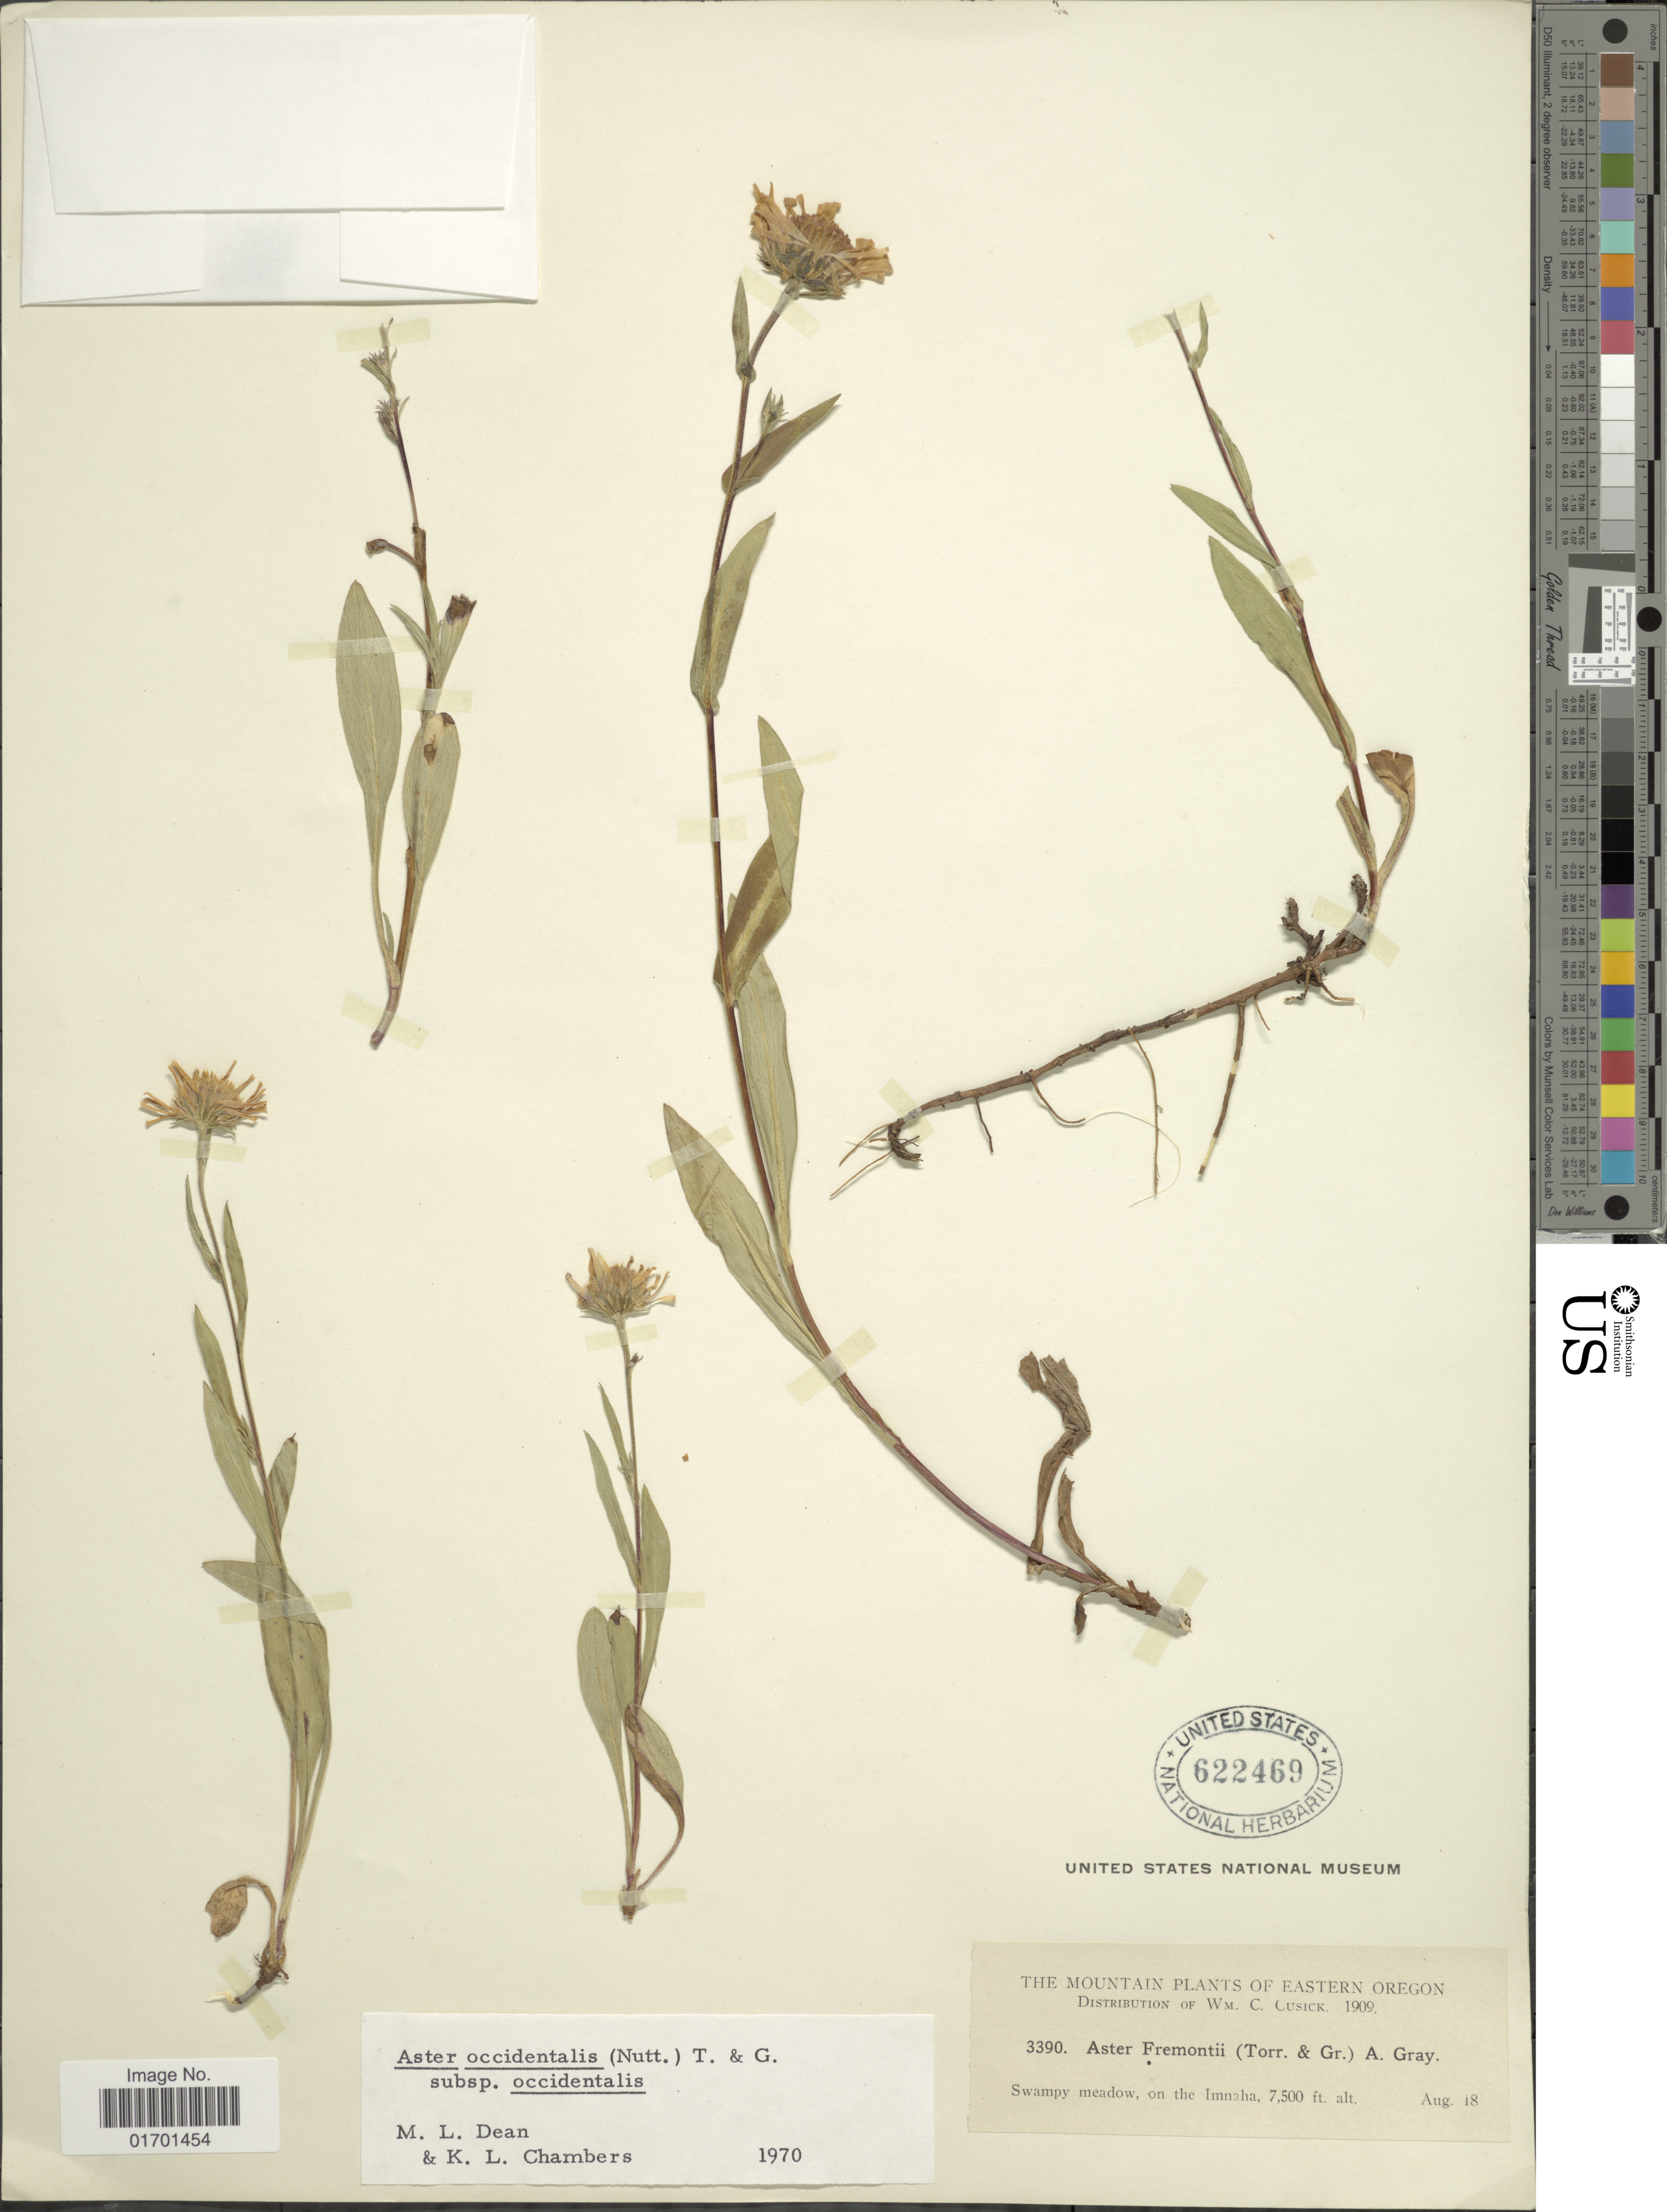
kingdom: Plantae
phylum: Tracheophyta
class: Magnoliopsida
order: Asterales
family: Asteraceae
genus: Symphyotrichum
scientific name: Symphyotrichum spathulatum var. spathulatum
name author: (Lindl.) G.L. Nesom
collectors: W. C. Cusick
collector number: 3390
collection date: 1909-08-18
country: United States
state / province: Oregon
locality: Eastern Oregon, Swampy meadow, on the Imnaha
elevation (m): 2286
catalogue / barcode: US 622469